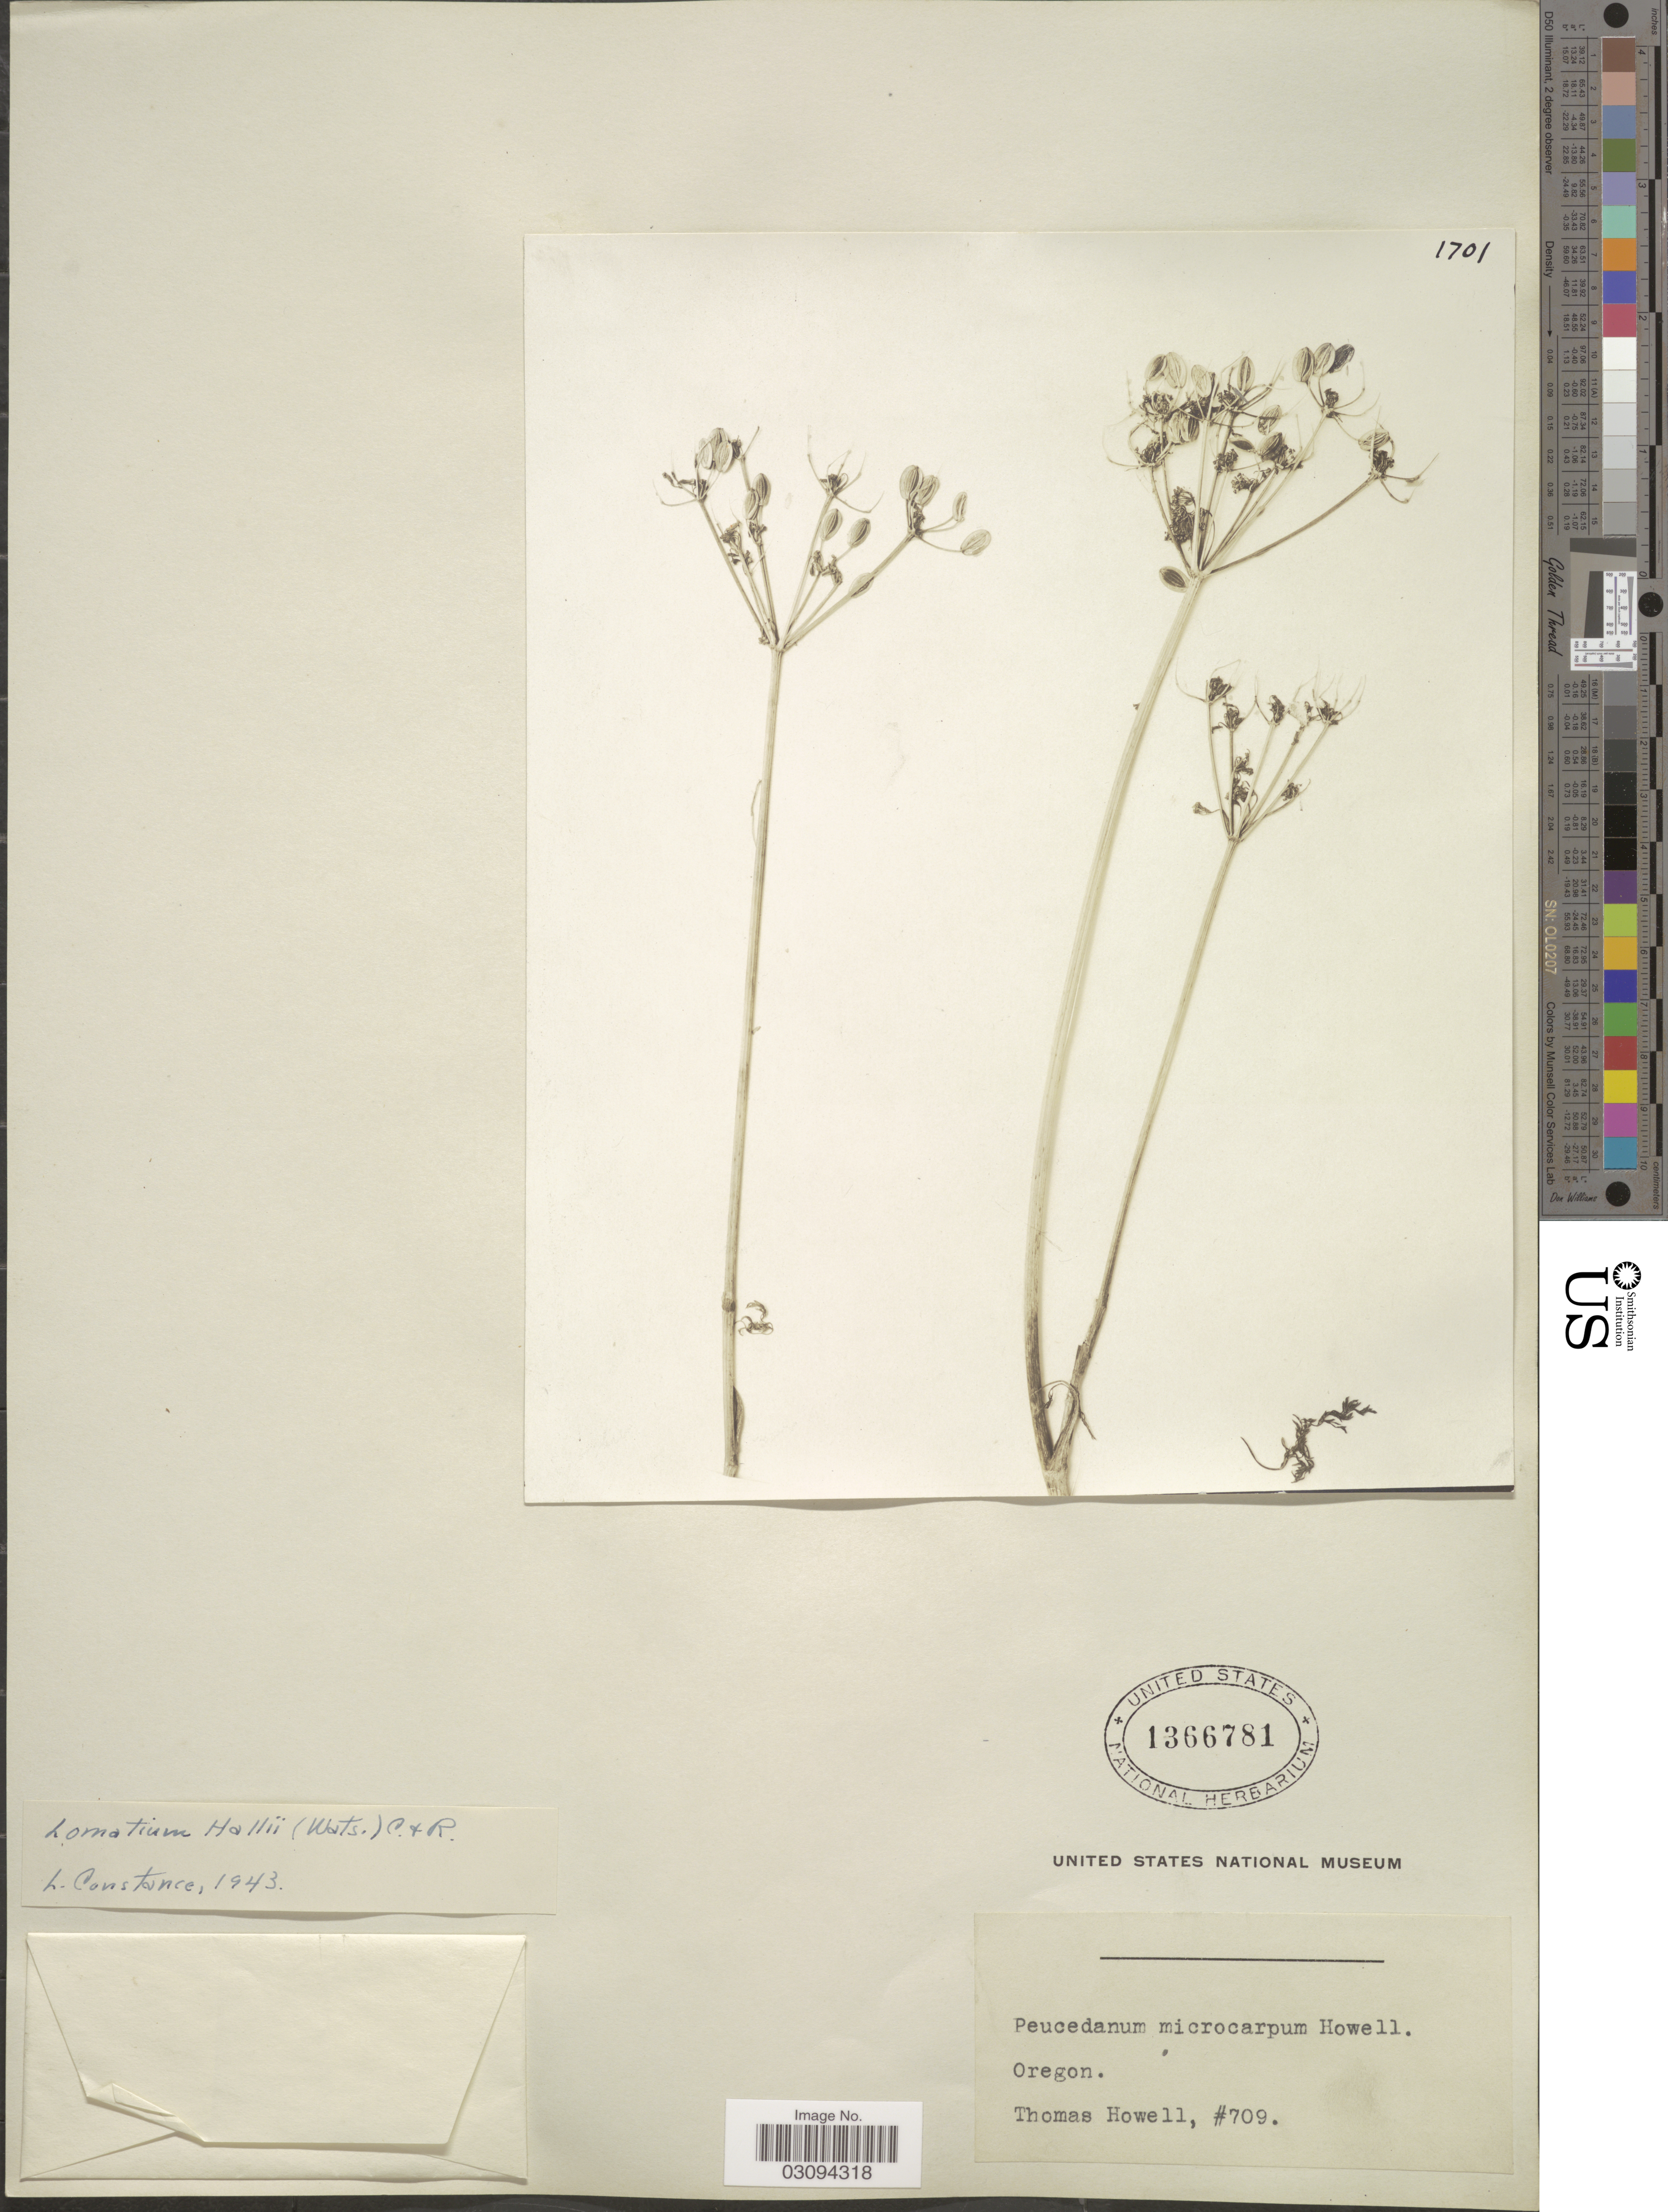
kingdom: Plantae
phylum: Tracheophyta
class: Magnoliopsida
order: Apiales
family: Apiaceae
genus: Lomatium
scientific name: Lomatium hallii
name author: (S. Watson) J.M. Coult. & Rose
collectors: T. Howell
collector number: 709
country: United States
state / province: Oregon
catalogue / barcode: US 1366781